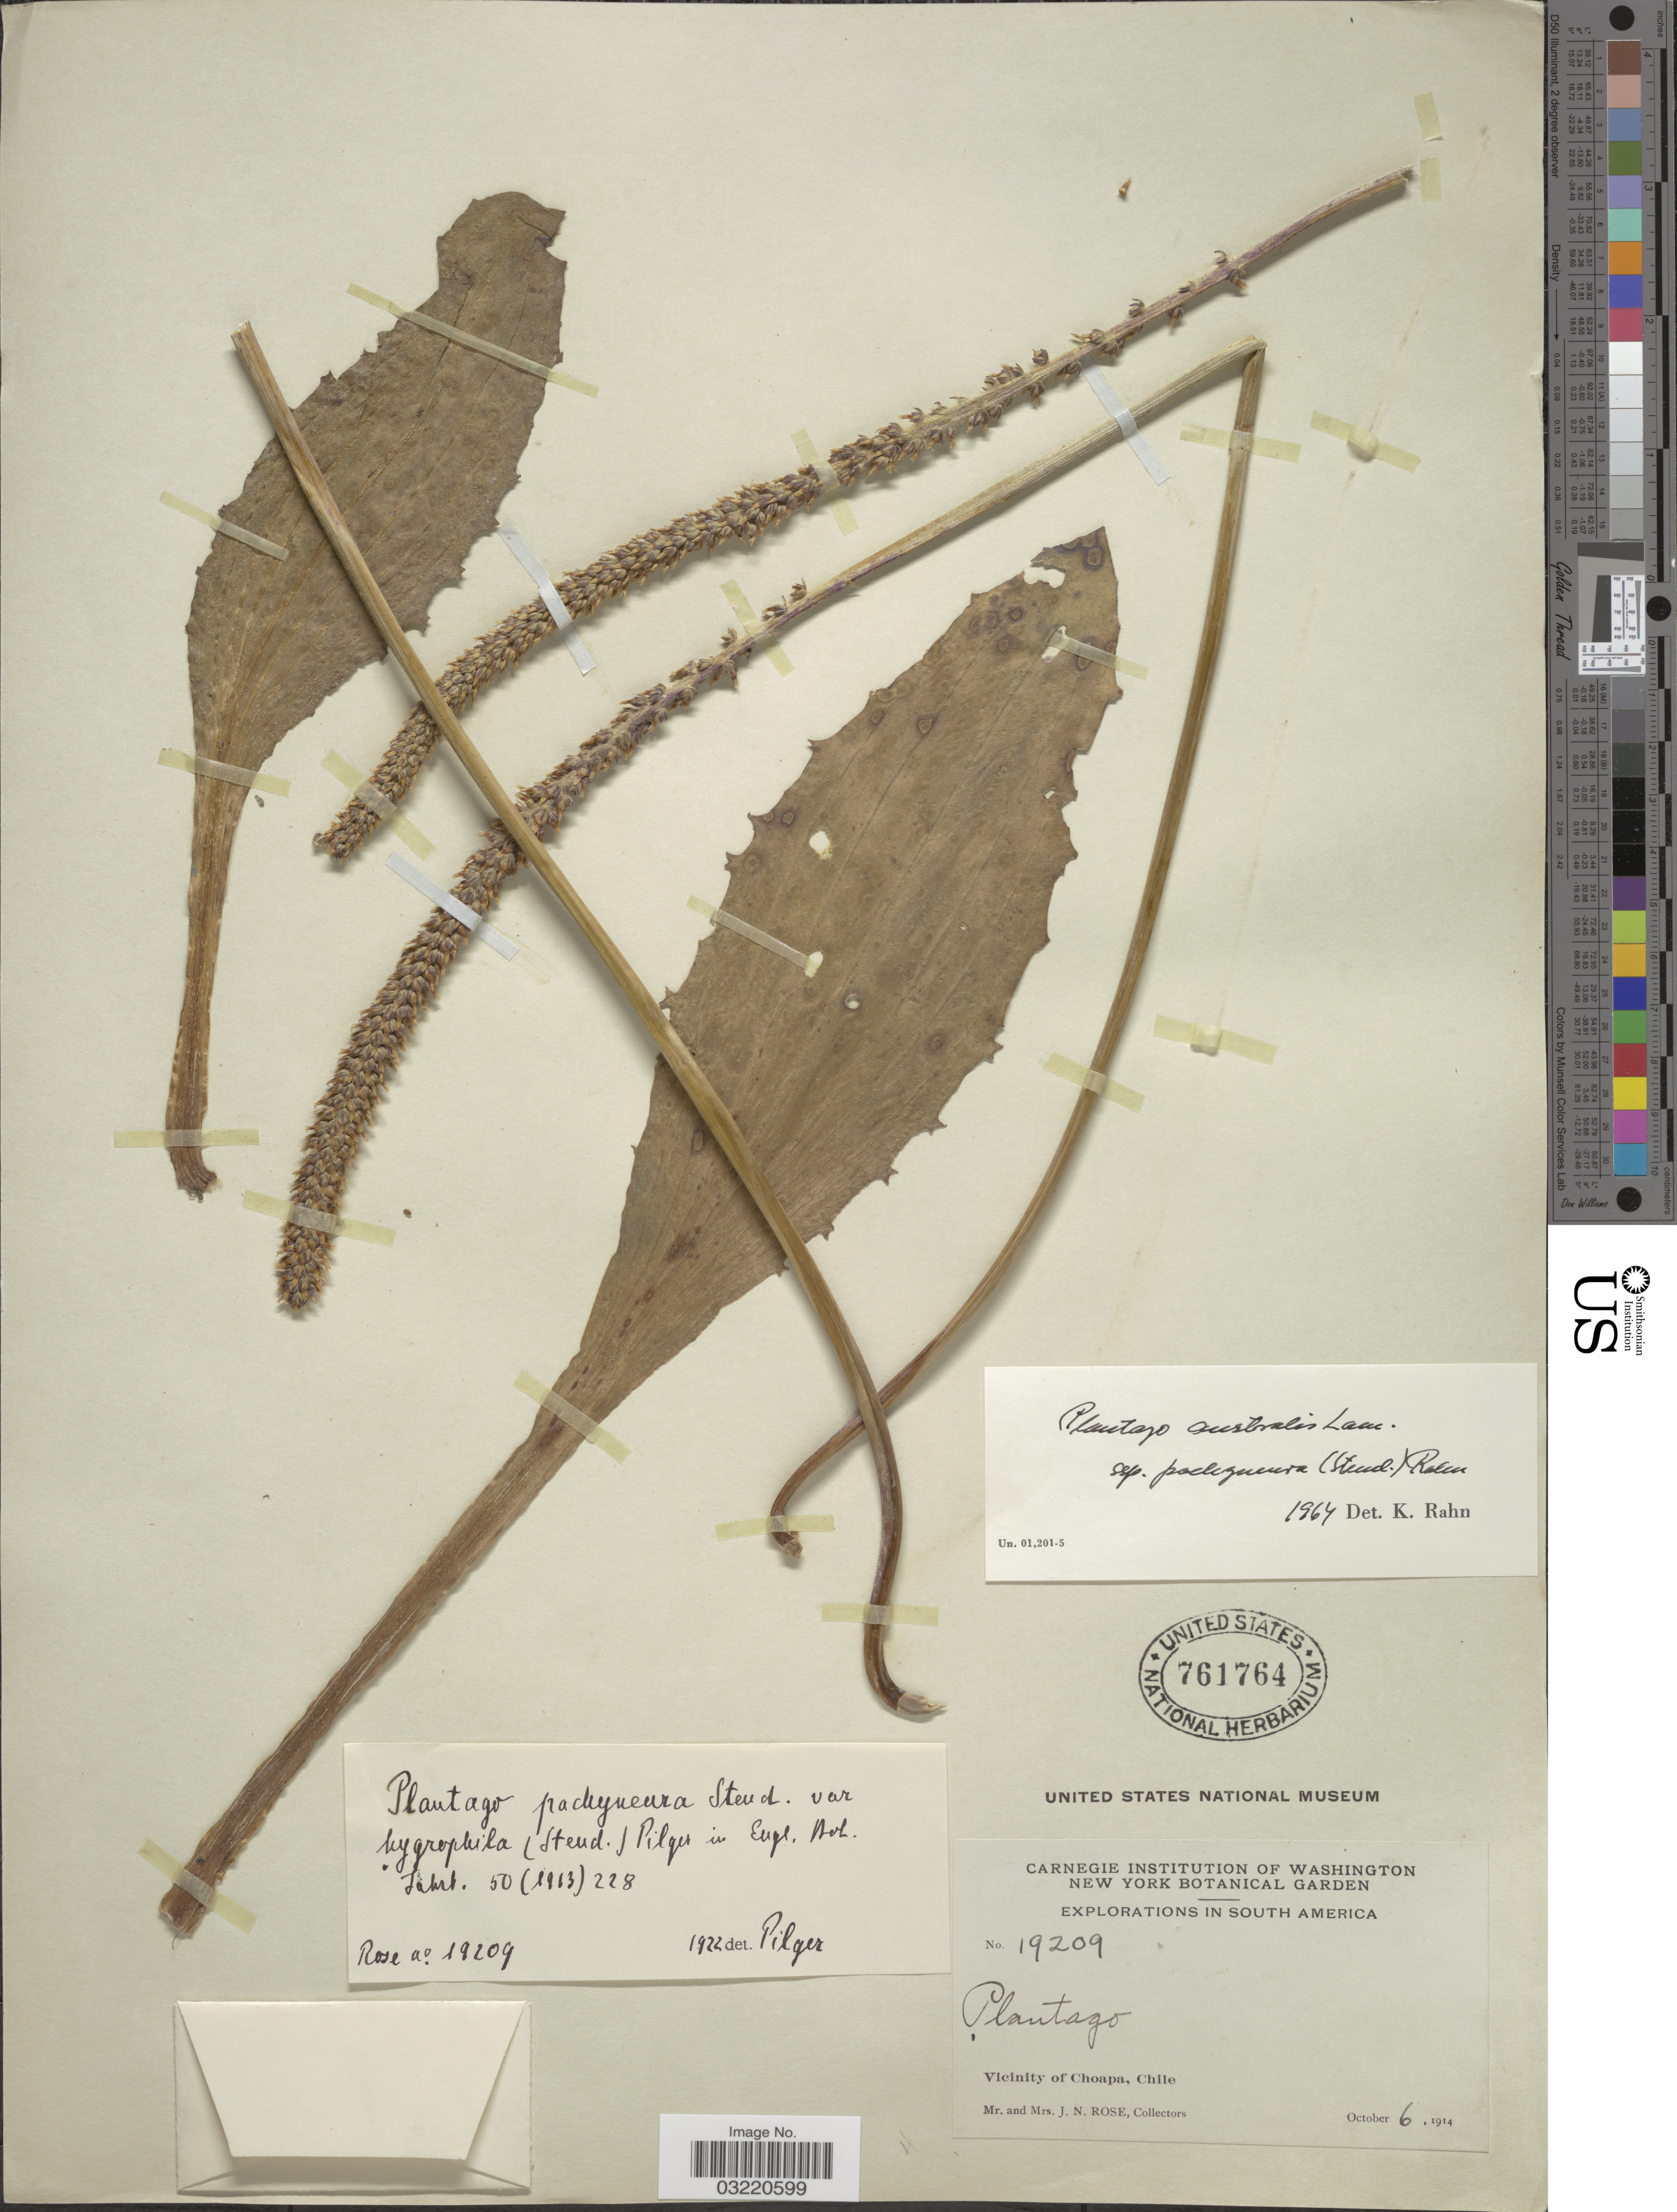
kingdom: Plantae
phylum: Tracheophyta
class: Magnoliopsida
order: Lamiales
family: Plantaginaceae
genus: Plantago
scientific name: Plantago australis subsp. pachyneura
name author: (Steud.) Rahn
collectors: J. N. Rose & L. B. Rose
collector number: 19209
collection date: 1914-10-06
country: Chile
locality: Vicinity of Choapa.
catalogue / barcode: US 761764